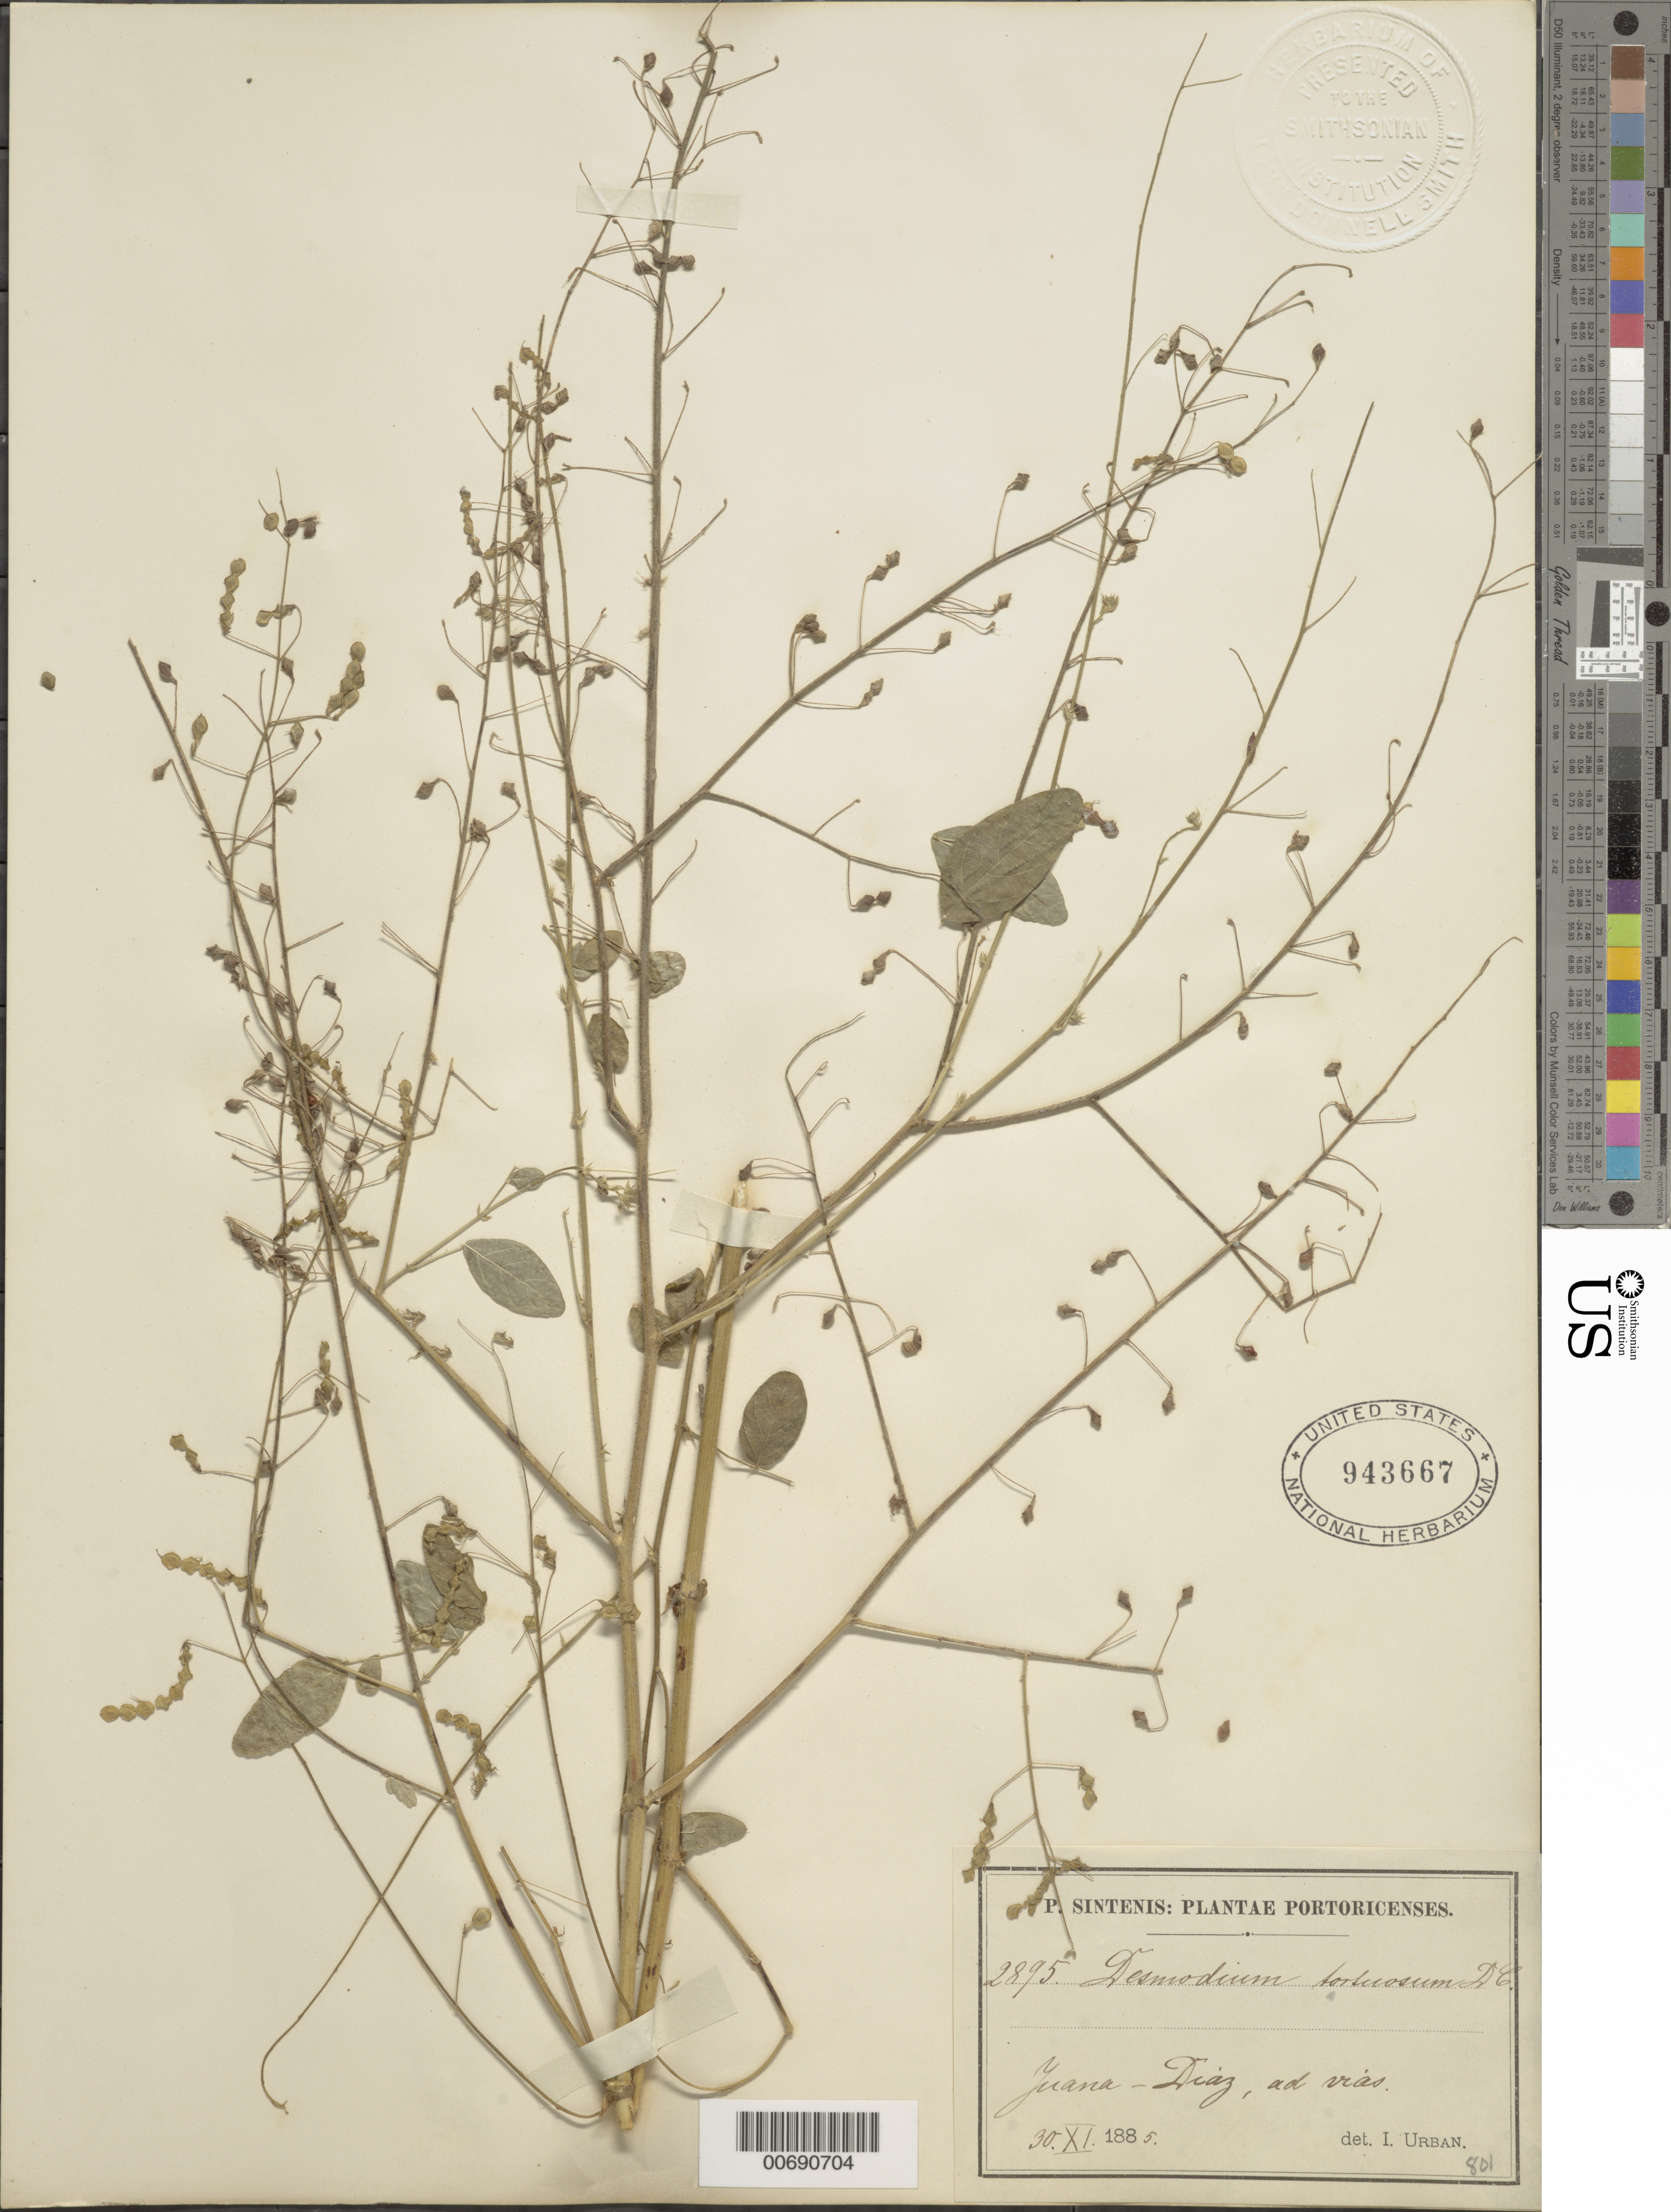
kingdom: Plantae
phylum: Tracheophyta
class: Magnoliopsida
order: Fabales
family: Fabaceae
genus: Desmodium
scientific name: Desmodium tortuosum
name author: (Sw.) DC.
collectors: P. Sintenis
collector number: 2895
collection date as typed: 30 Nov 1885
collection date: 1885-11-30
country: Puerto Rico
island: Greater Antilles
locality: Juana-Diaz, ad vias.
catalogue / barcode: US 943667